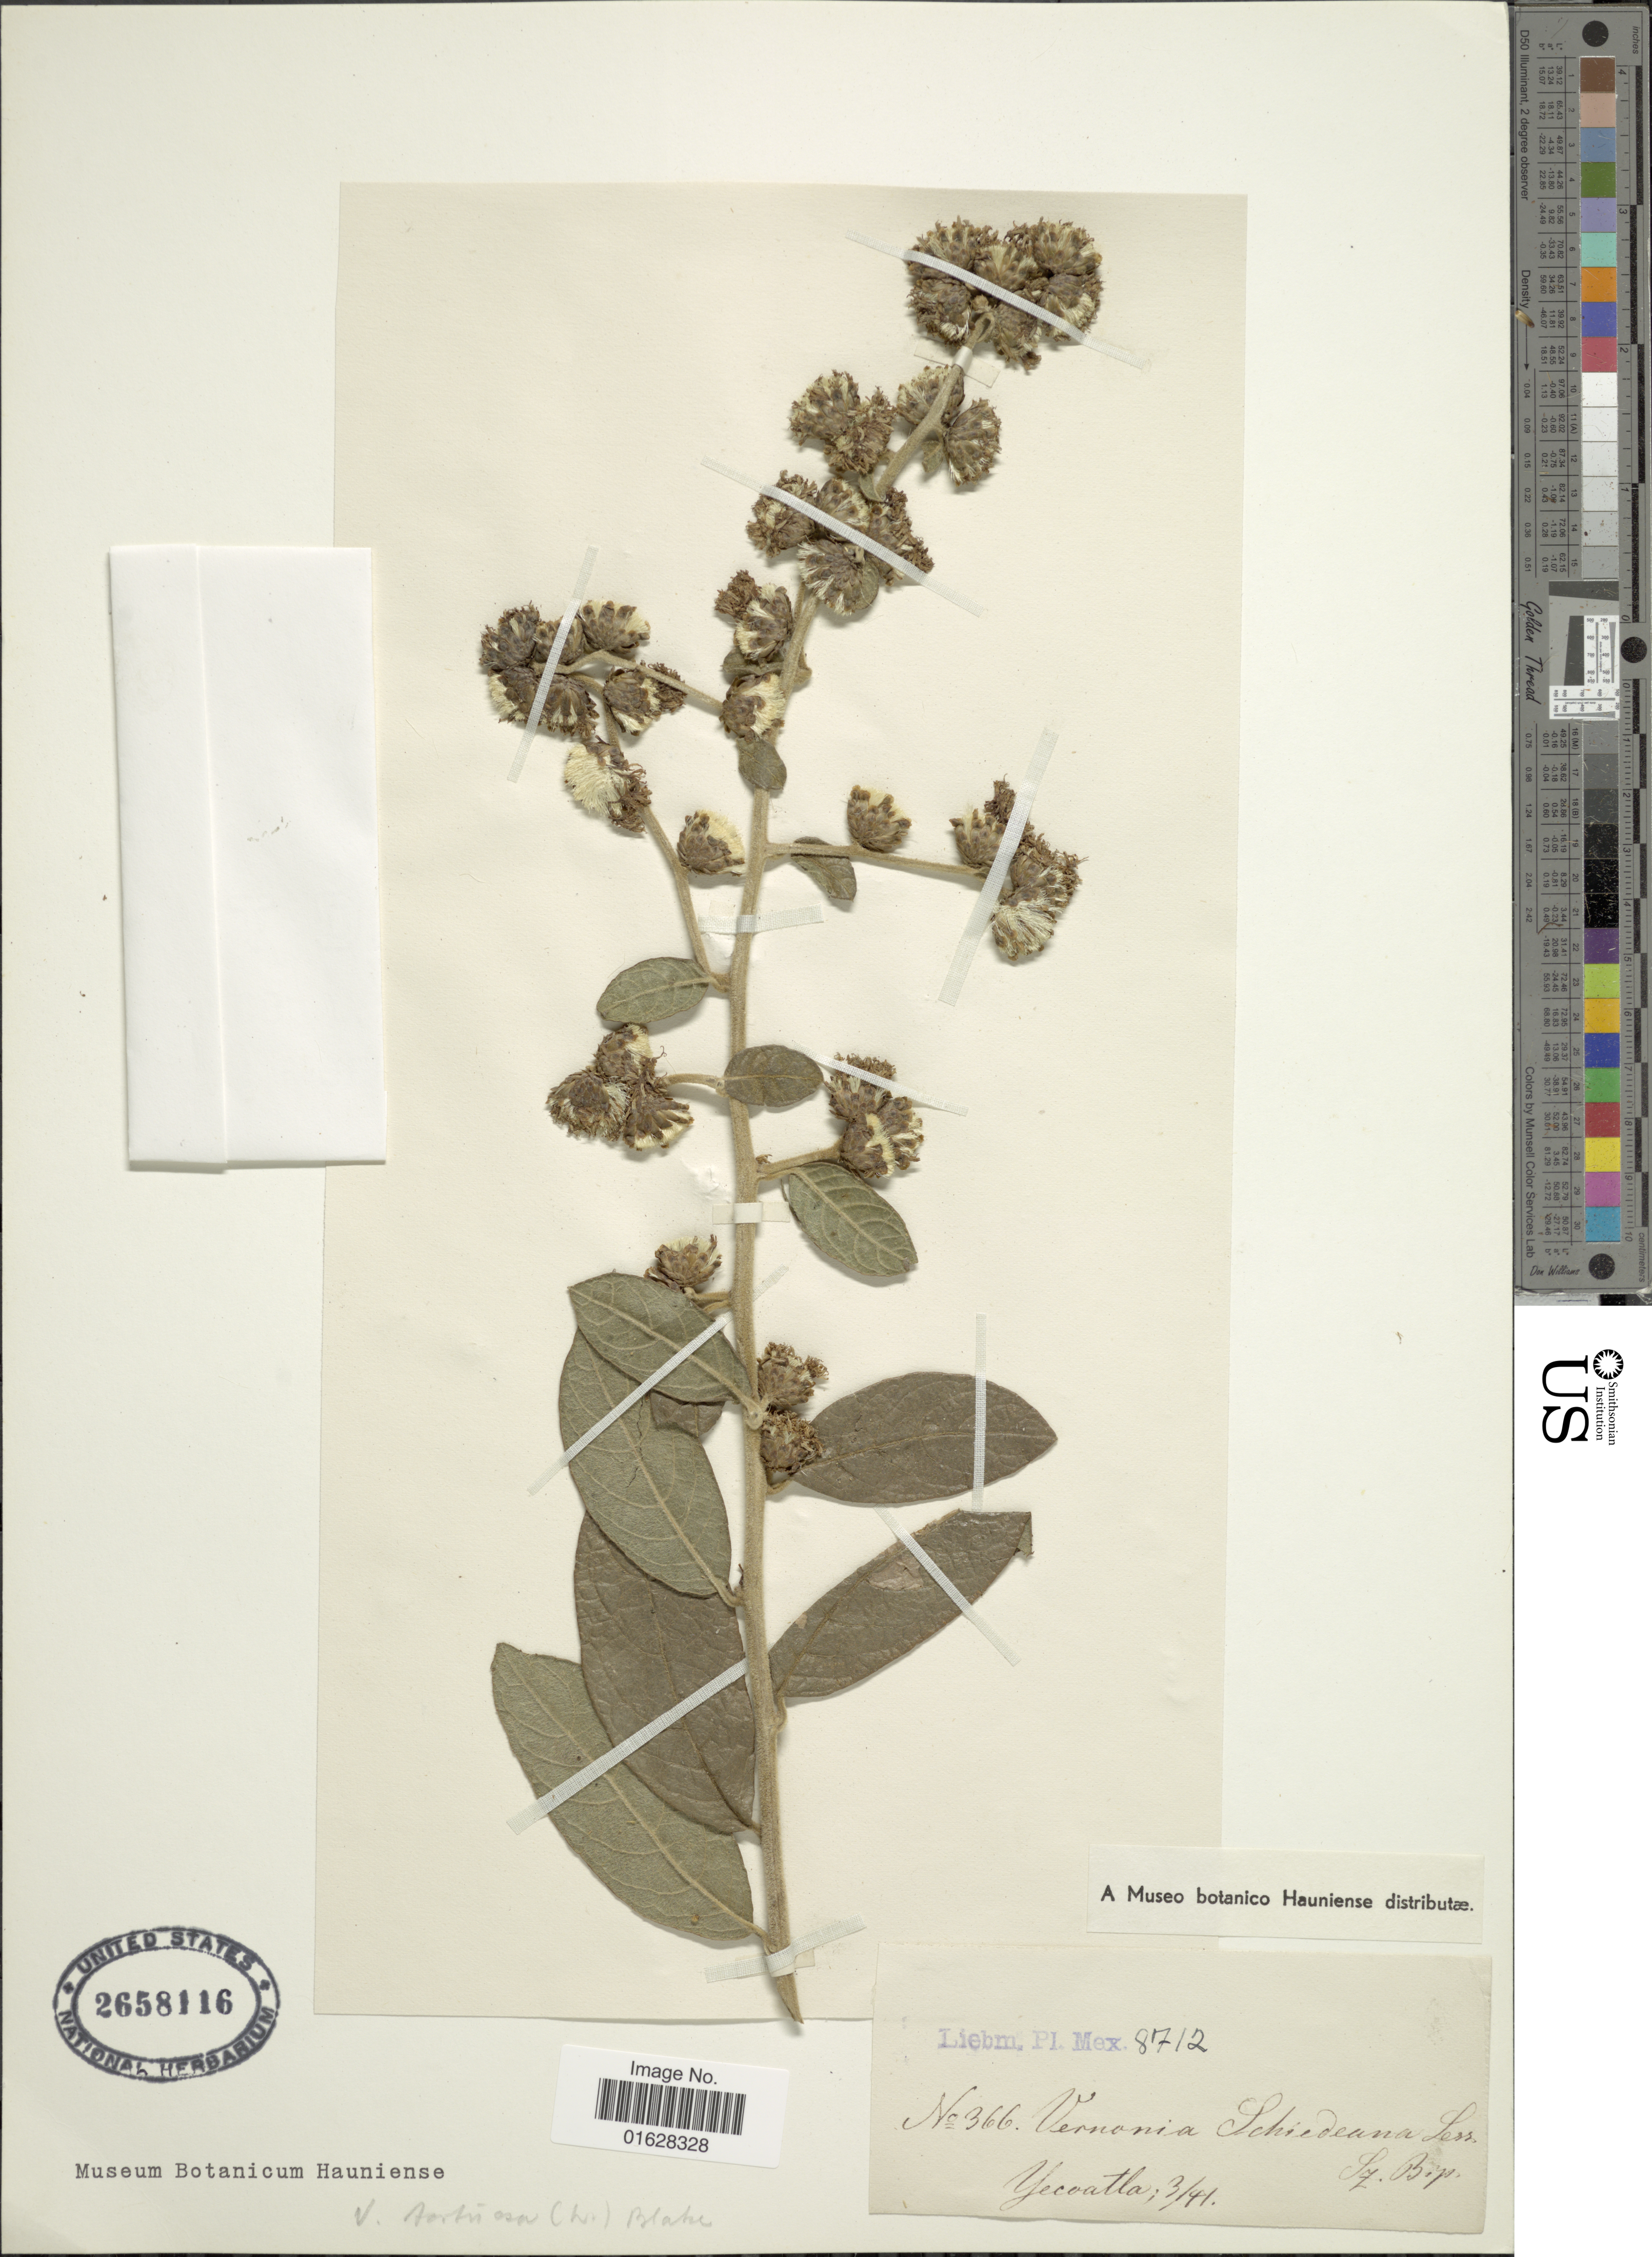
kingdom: Plantae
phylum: Tracheophyta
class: Magnoliopsida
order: Asterales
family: Asteraceae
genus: Lepidaploa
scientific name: Lepidaploa tortuosa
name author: (L.) H. Rob.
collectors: F. M. Liebmann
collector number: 366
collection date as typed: Transcribed d/m/y: /3/41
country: Mexico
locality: Mex, Yecoatla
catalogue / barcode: US 2658116